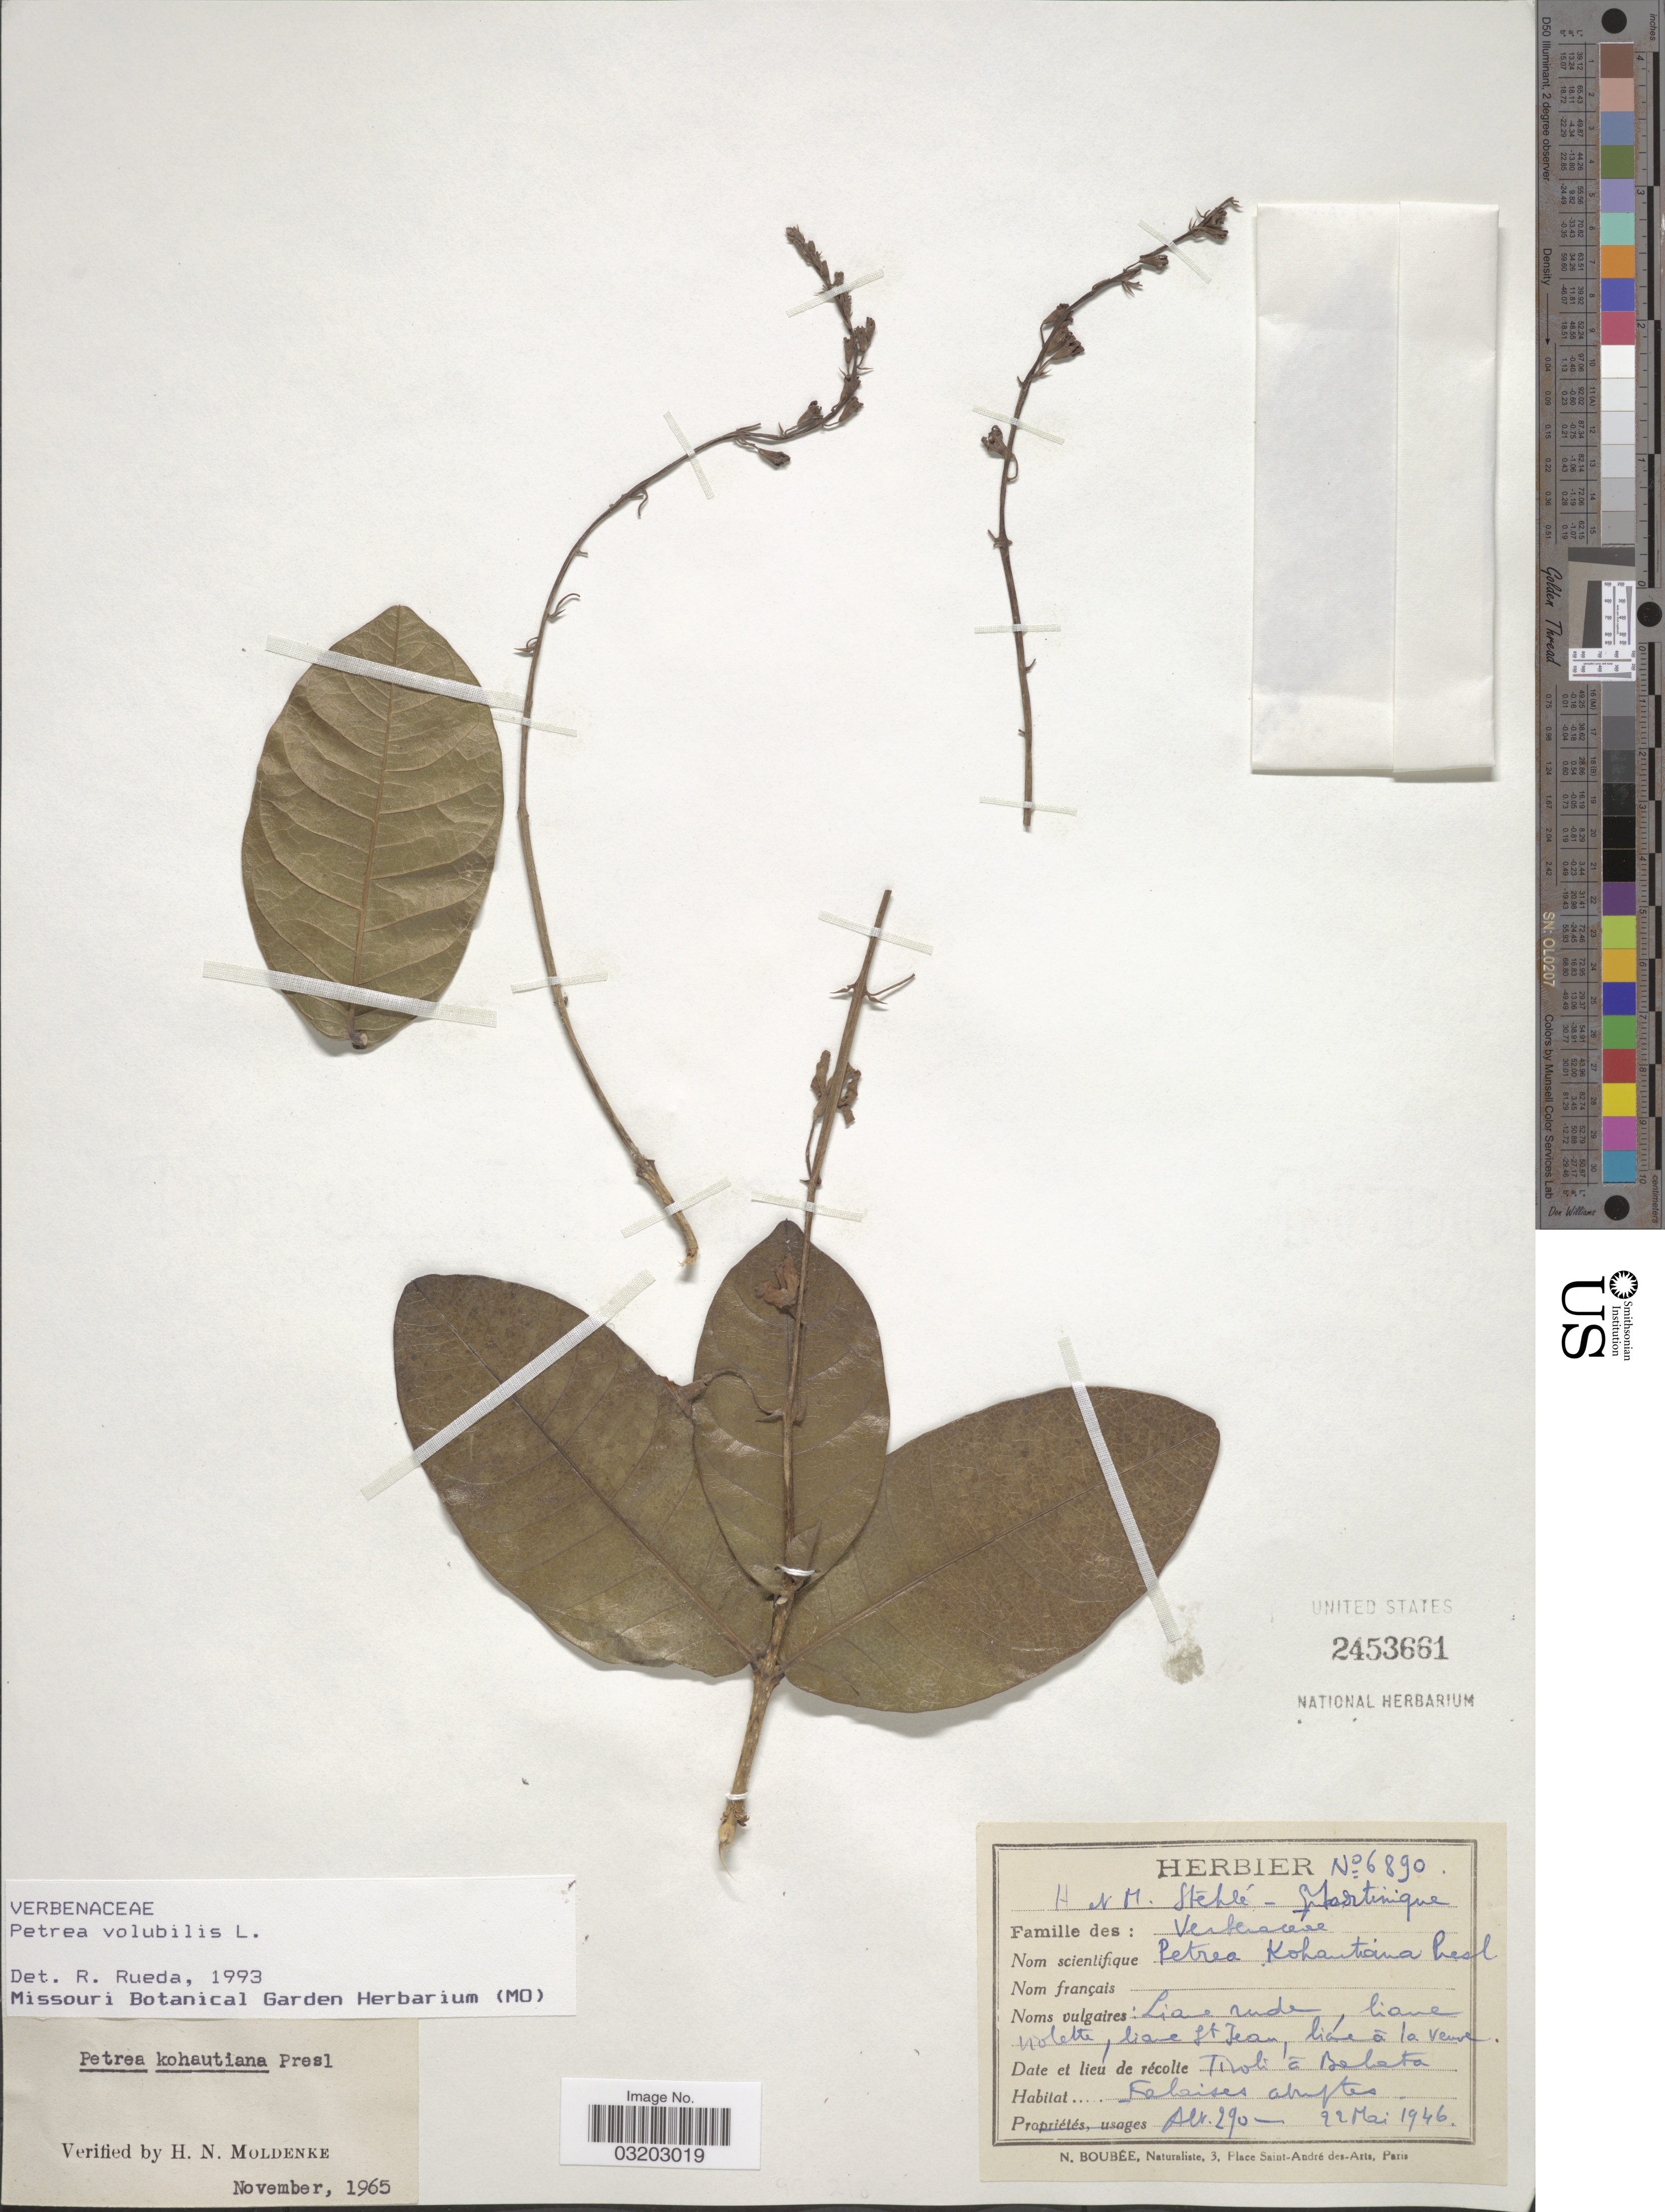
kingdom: Plantae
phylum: Tracheophyta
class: Magnoliopsida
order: Lamiales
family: Verbenaceae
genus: Petrea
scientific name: Petrea volubilis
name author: L.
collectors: H. Stehlé & M. Stehlé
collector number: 6890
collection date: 1946-05-22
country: Martinique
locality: Tivoli à Balata.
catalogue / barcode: US 2453661